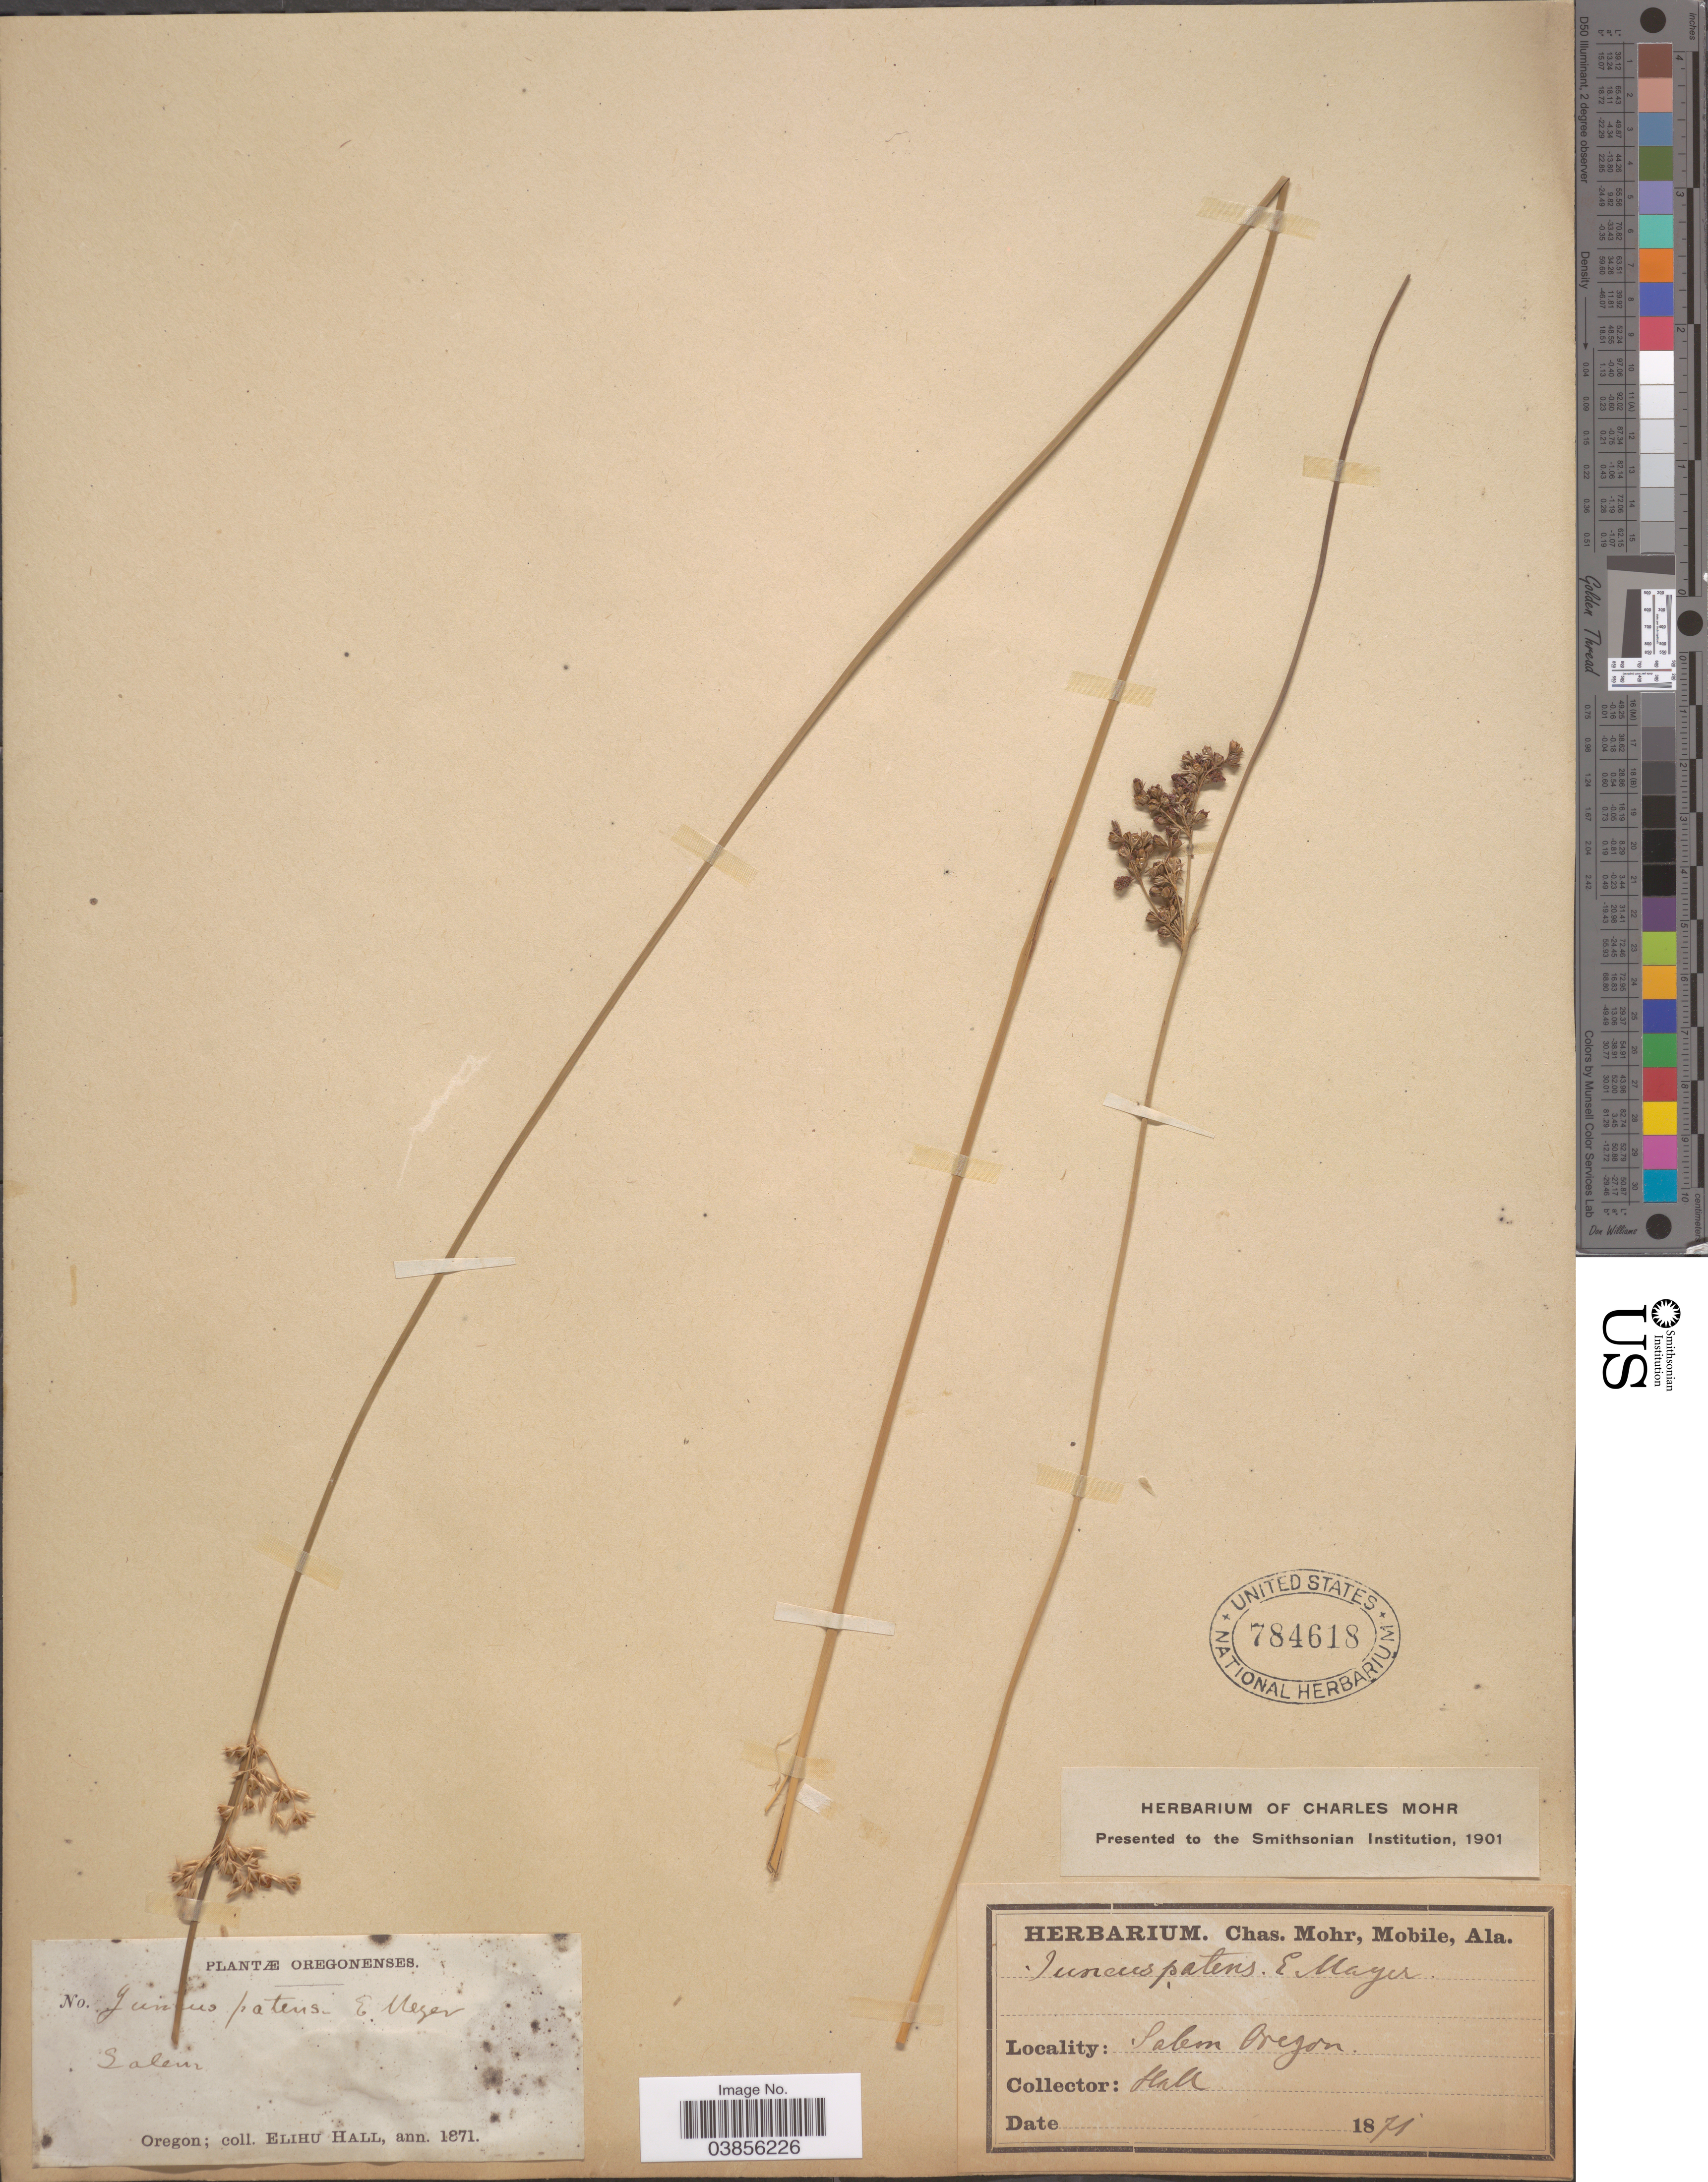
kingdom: Plantae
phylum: Tracheophyta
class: Liliopsida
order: Poales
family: Juncaceae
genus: Juncus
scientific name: Juncus patens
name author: E. Mey.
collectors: E. Hall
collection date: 1871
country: United States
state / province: Oregon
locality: Salem.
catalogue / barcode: US 784618